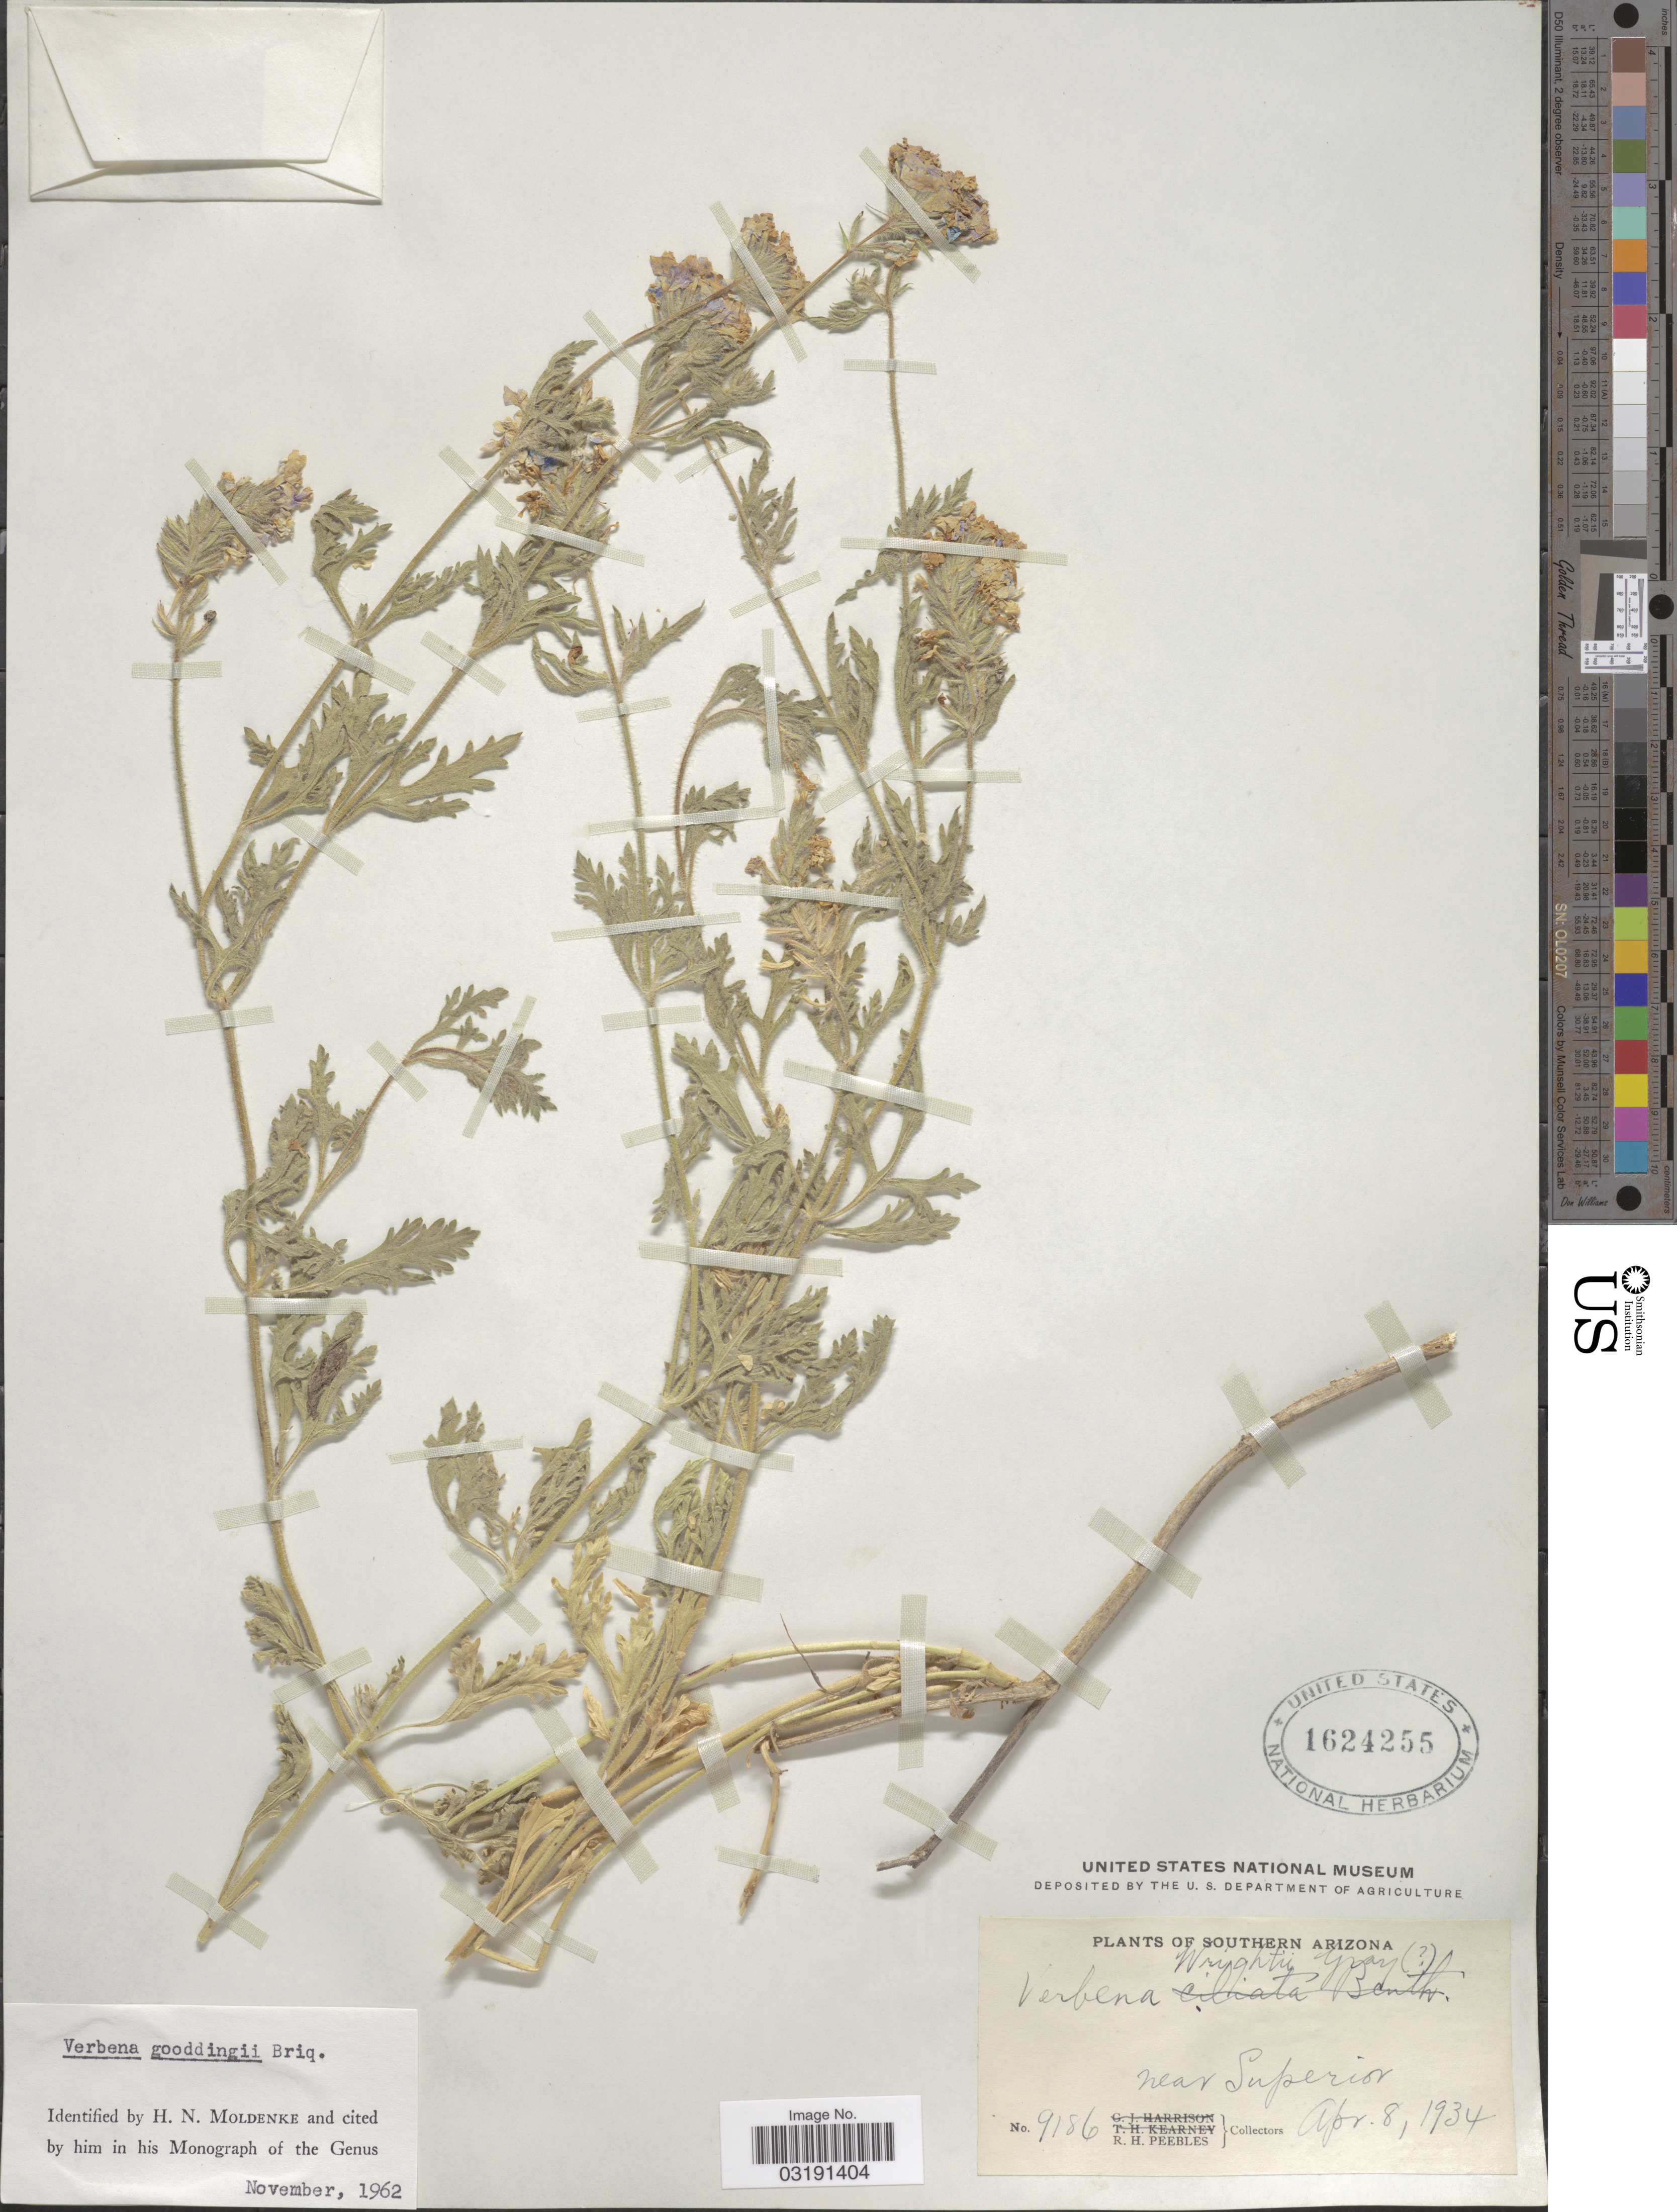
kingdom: Plantae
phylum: Tracheophyta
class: Magnoliopsida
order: Lamiales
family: Verbenaceae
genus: Verbena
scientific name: Verbena gooddingii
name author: Briq.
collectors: R. H. Peebles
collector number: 9186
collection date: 1934-04-08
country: United States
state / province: Arizona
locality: Southern Arizona. Near Superior.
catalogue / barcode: US 1624255